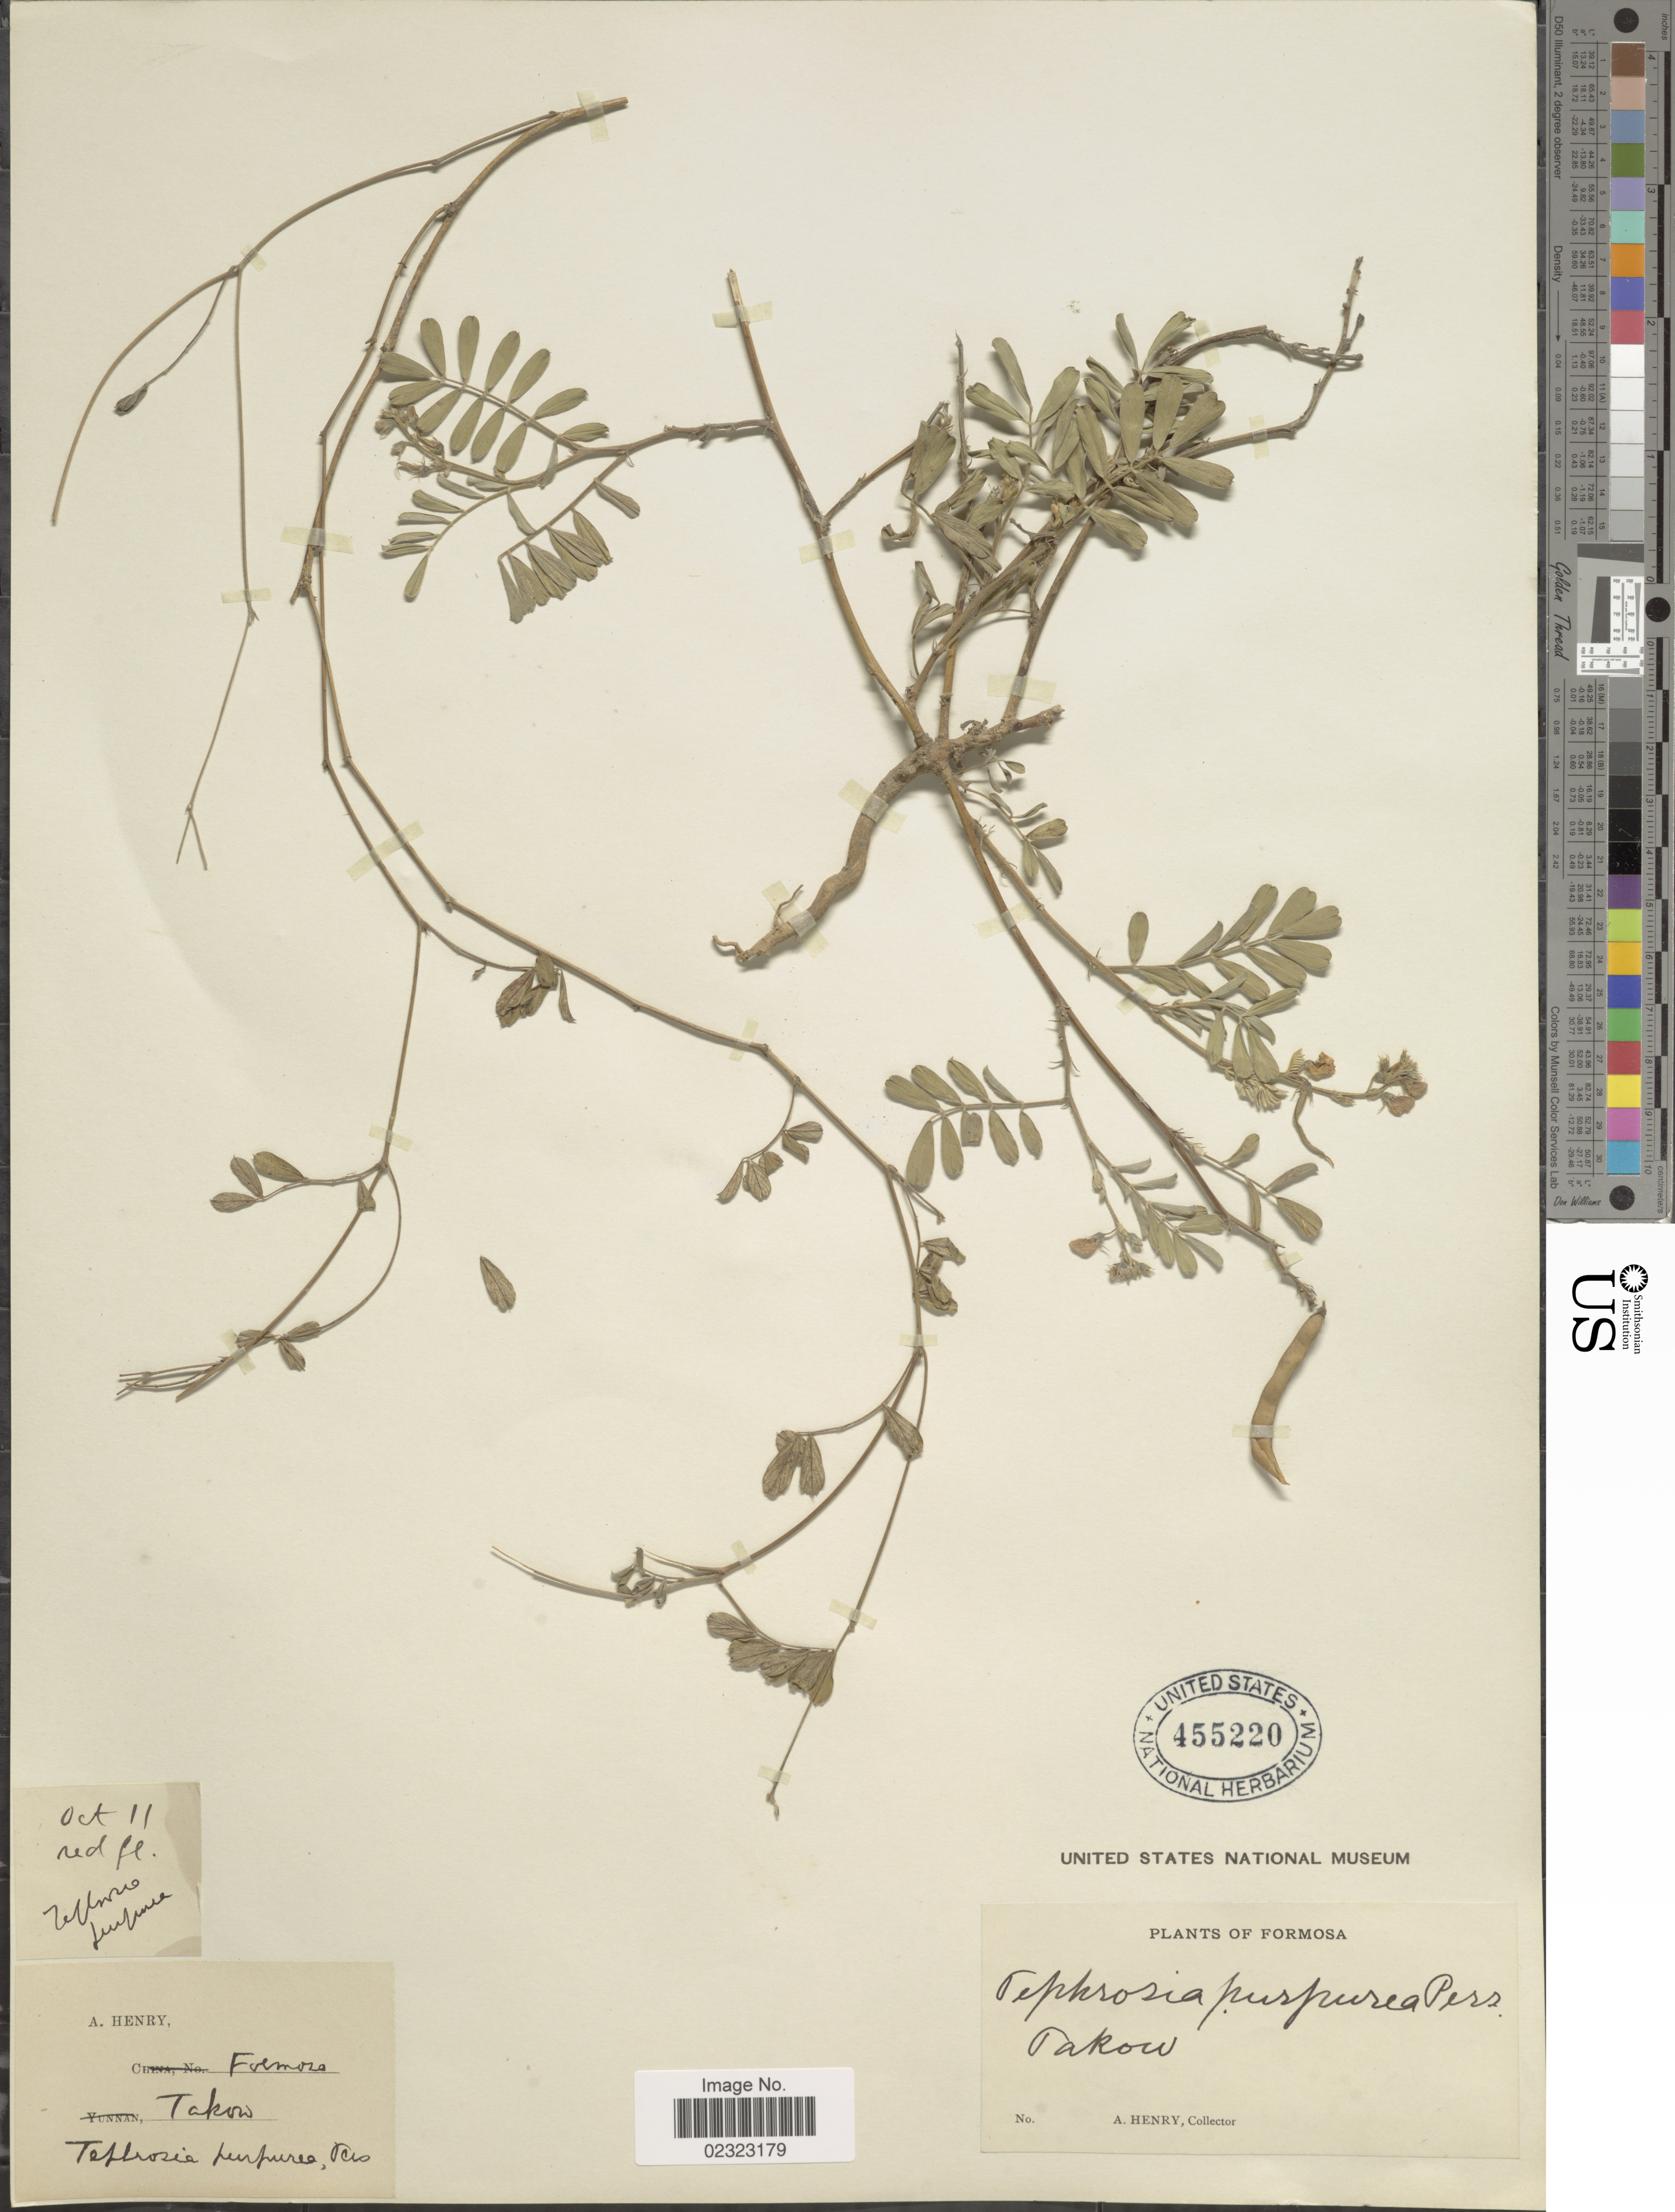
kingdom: Plantae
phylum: Tracheophyta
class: Magnoliopsida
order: Fabales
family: Fabaceae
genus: Tephrosia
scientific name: Tephrosia purpurea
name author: (L.) Pers.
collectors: A. Henry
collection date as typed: Transcribed d/m/y: /10/11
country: Taiwan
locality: Formosa. Takow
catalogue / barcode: US 455220